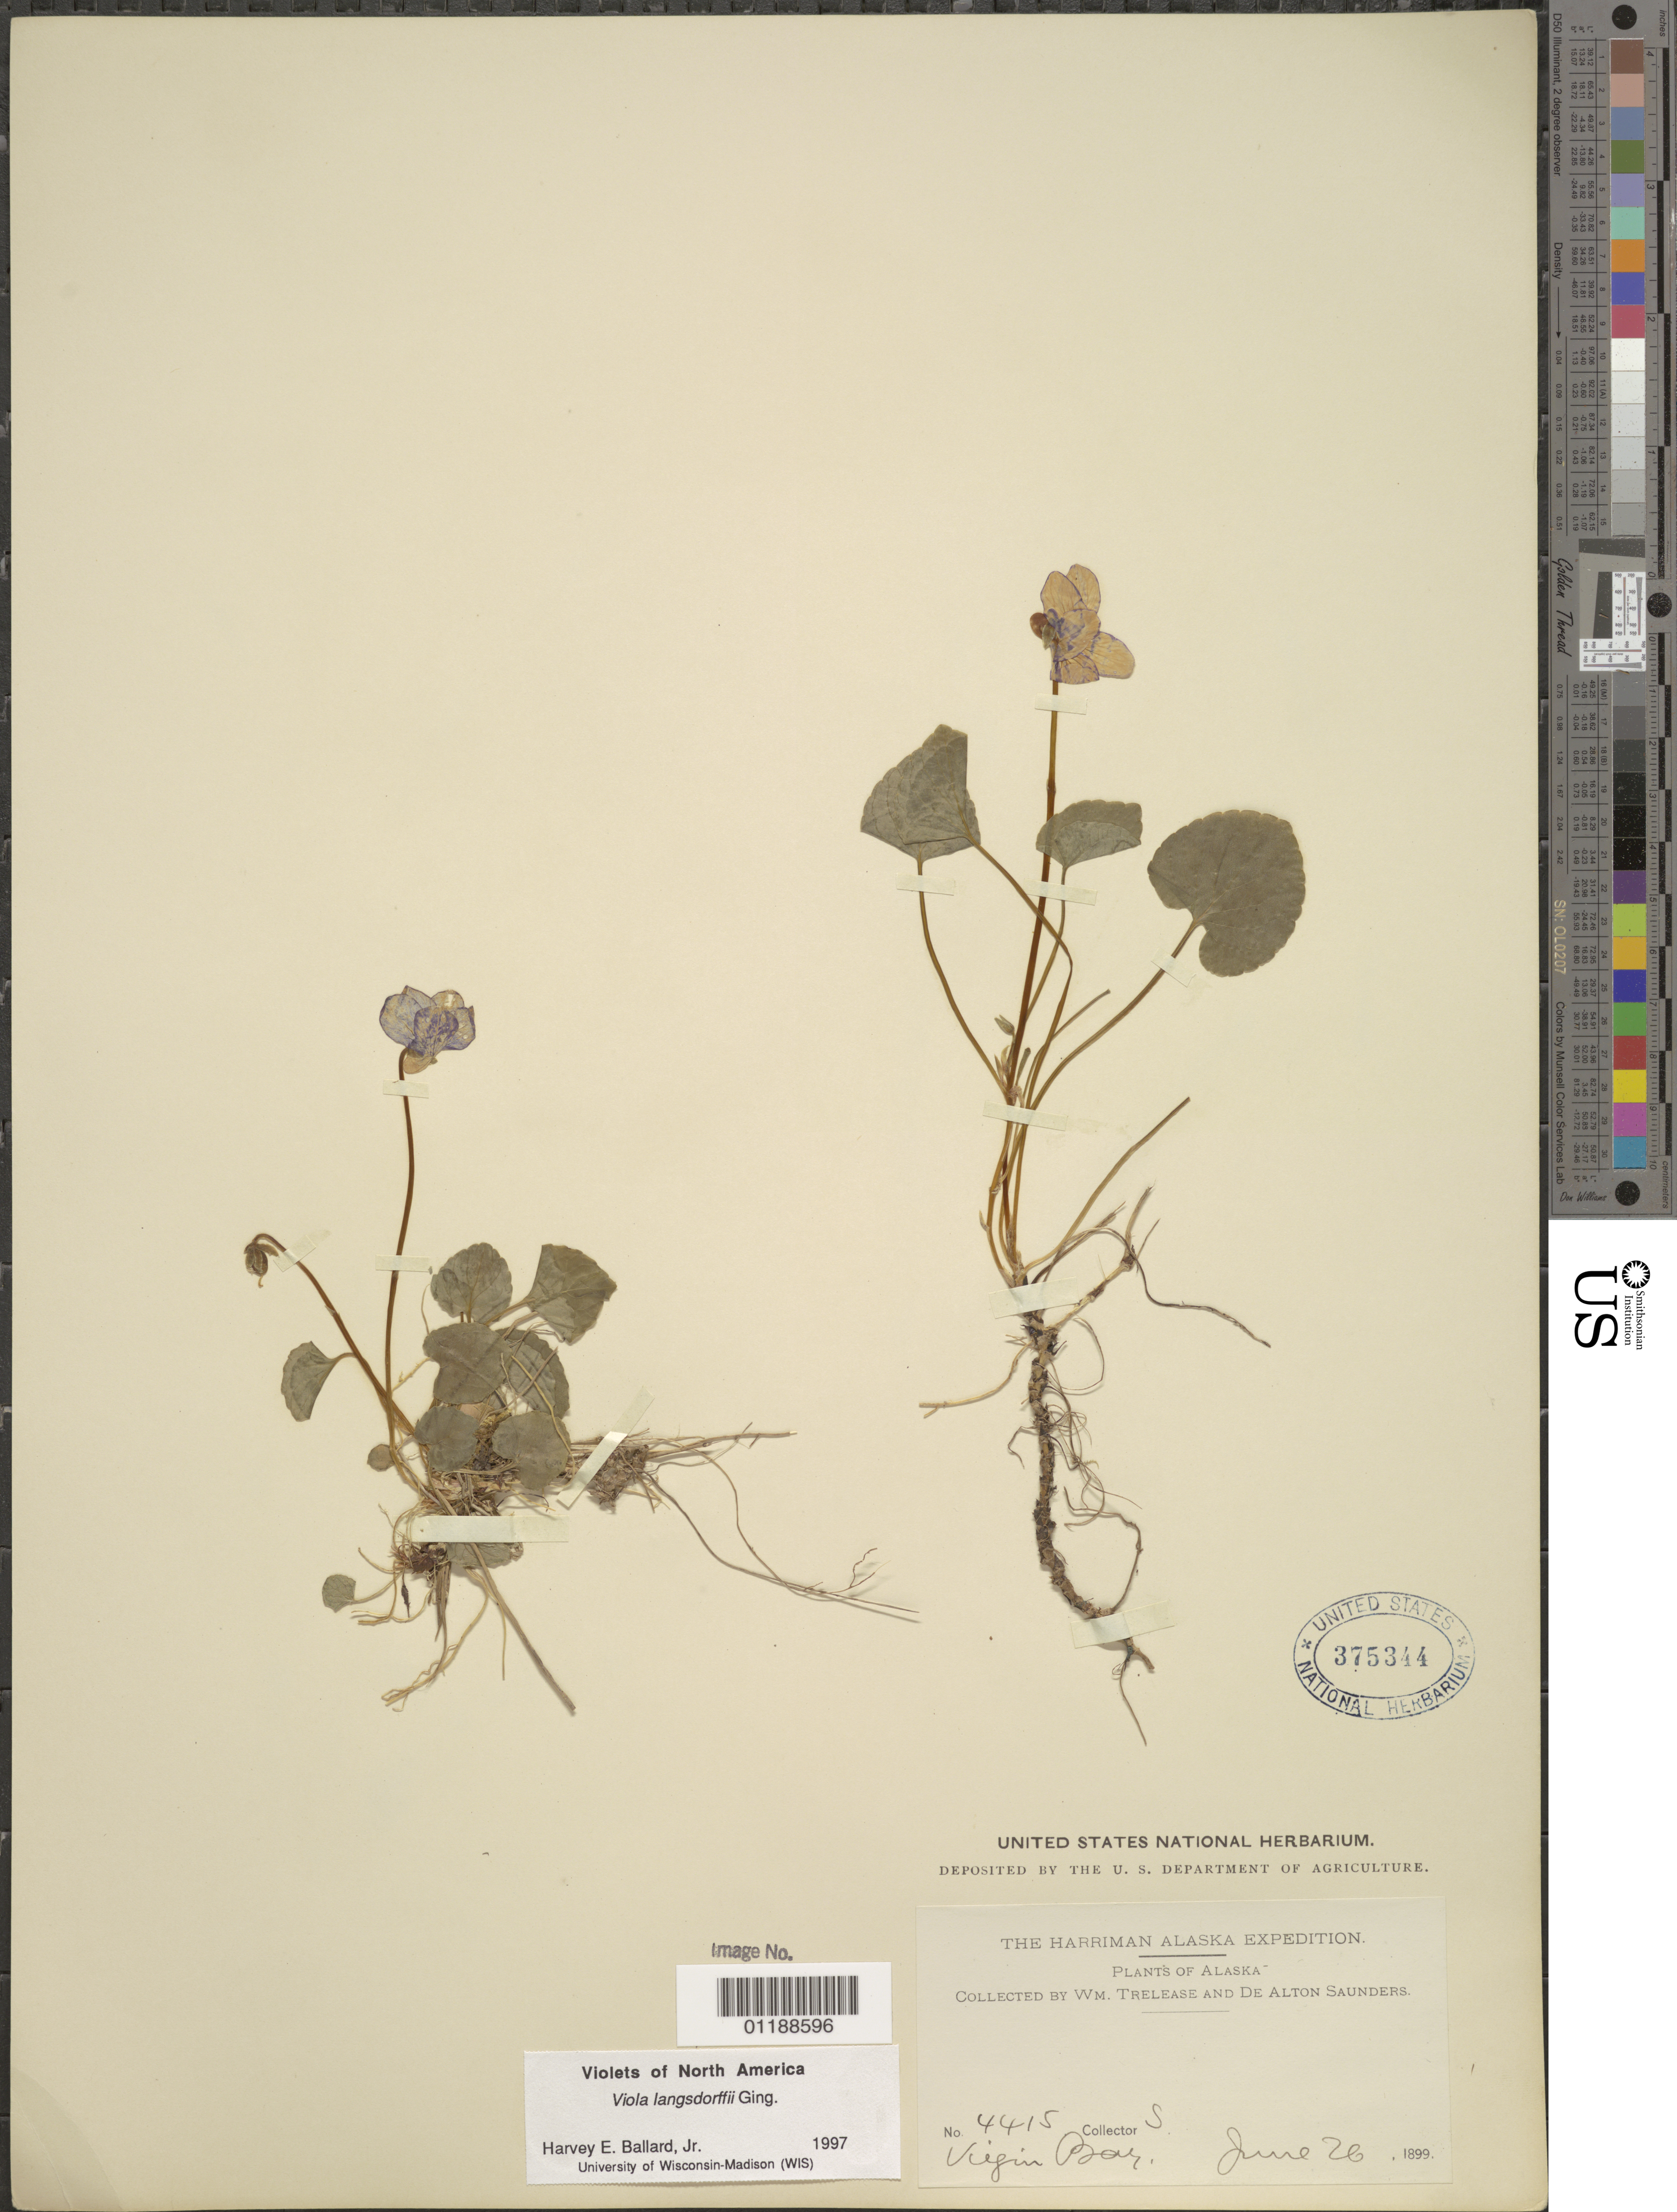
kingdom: Plantae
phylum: Tracheophyta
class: Magnoliopsida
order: Malpighiales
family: Violaceae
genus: Viola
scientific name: Viola langsdorffii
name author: Fisch. ex Ging.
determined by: Ballard, Harvey E.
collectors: W. Trelease & D. Saunders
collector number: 4415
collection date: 1899-06-26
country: United States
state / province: Alaska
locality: Virgin Bay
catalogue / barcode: US 375344